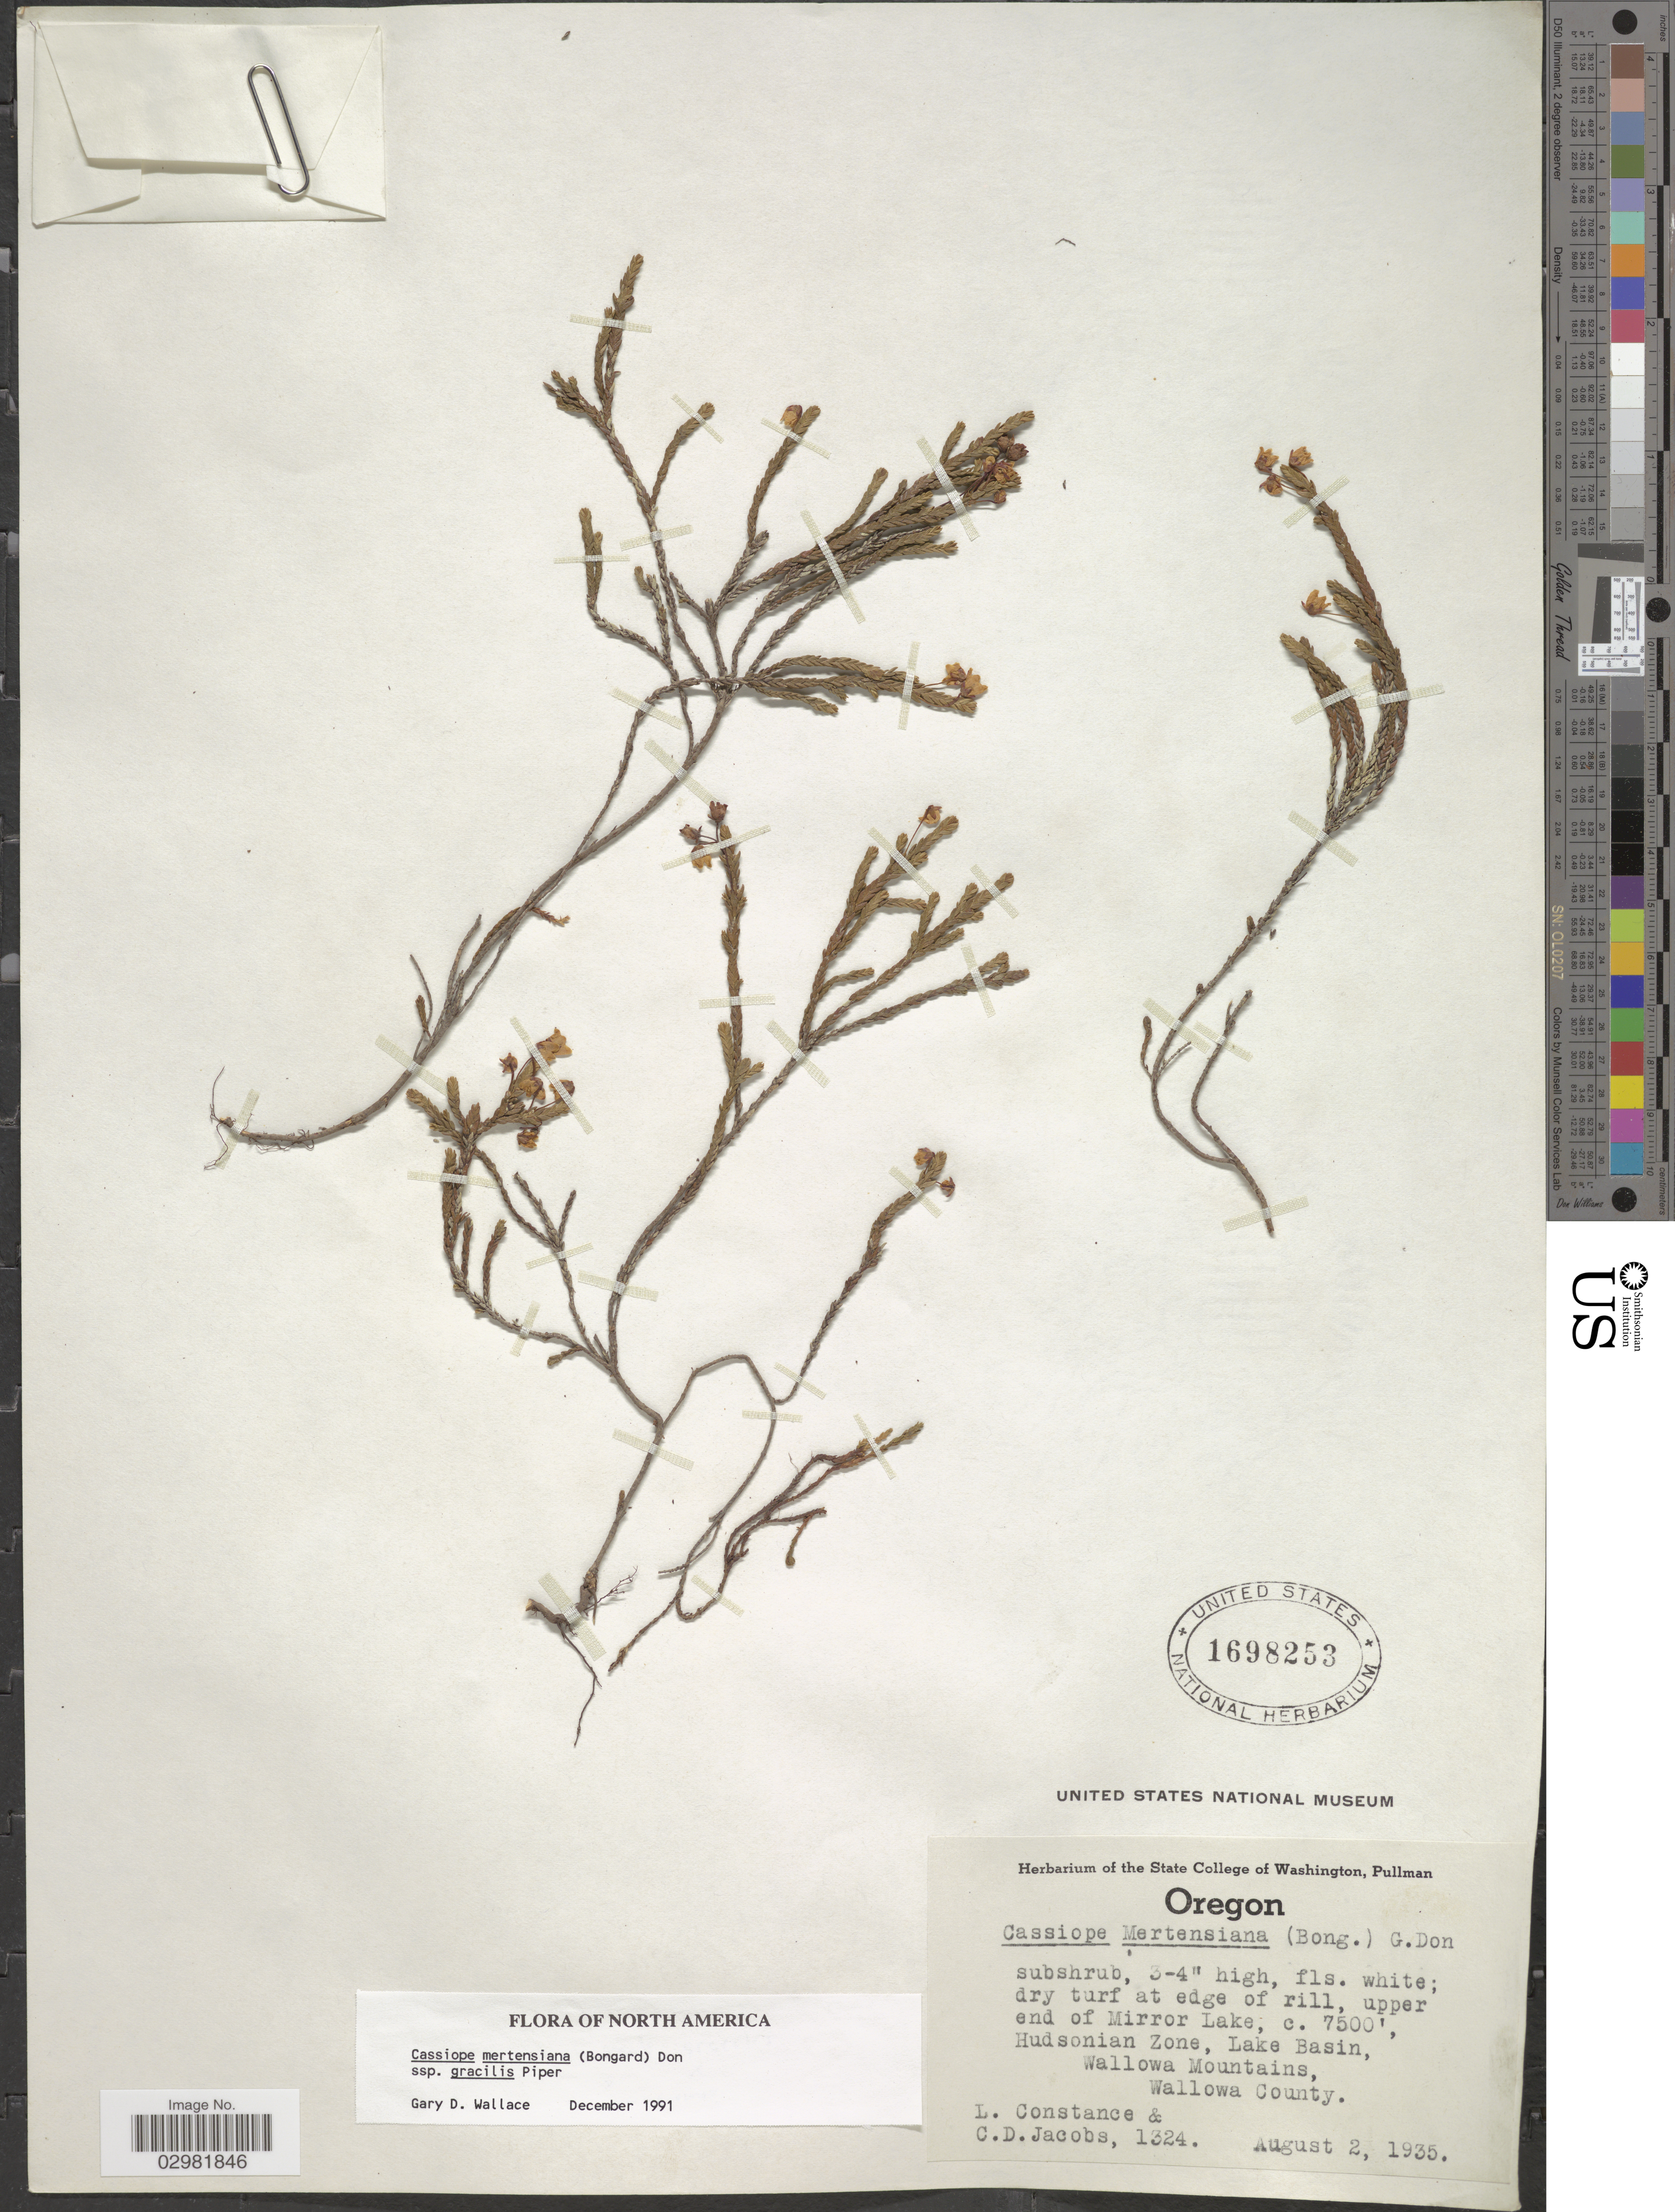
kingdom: Plantae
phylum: Tracheophyta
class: Magnoliopsida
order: Ericales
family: Ericaceae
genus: Cassiope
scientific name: Cassiope mertensiana subsp. gracilis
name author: Piper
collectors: L. Constance & C. D. Jacobs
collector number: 1324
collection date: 1935-08-02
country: United States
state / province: Oregon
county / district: Wallowa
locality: Upper end of Mirror Lake, Hudsonian Zone, Lake Basin, Wallowa Mountains, Wallowa County.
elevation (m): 2286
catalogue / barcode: US 1698253